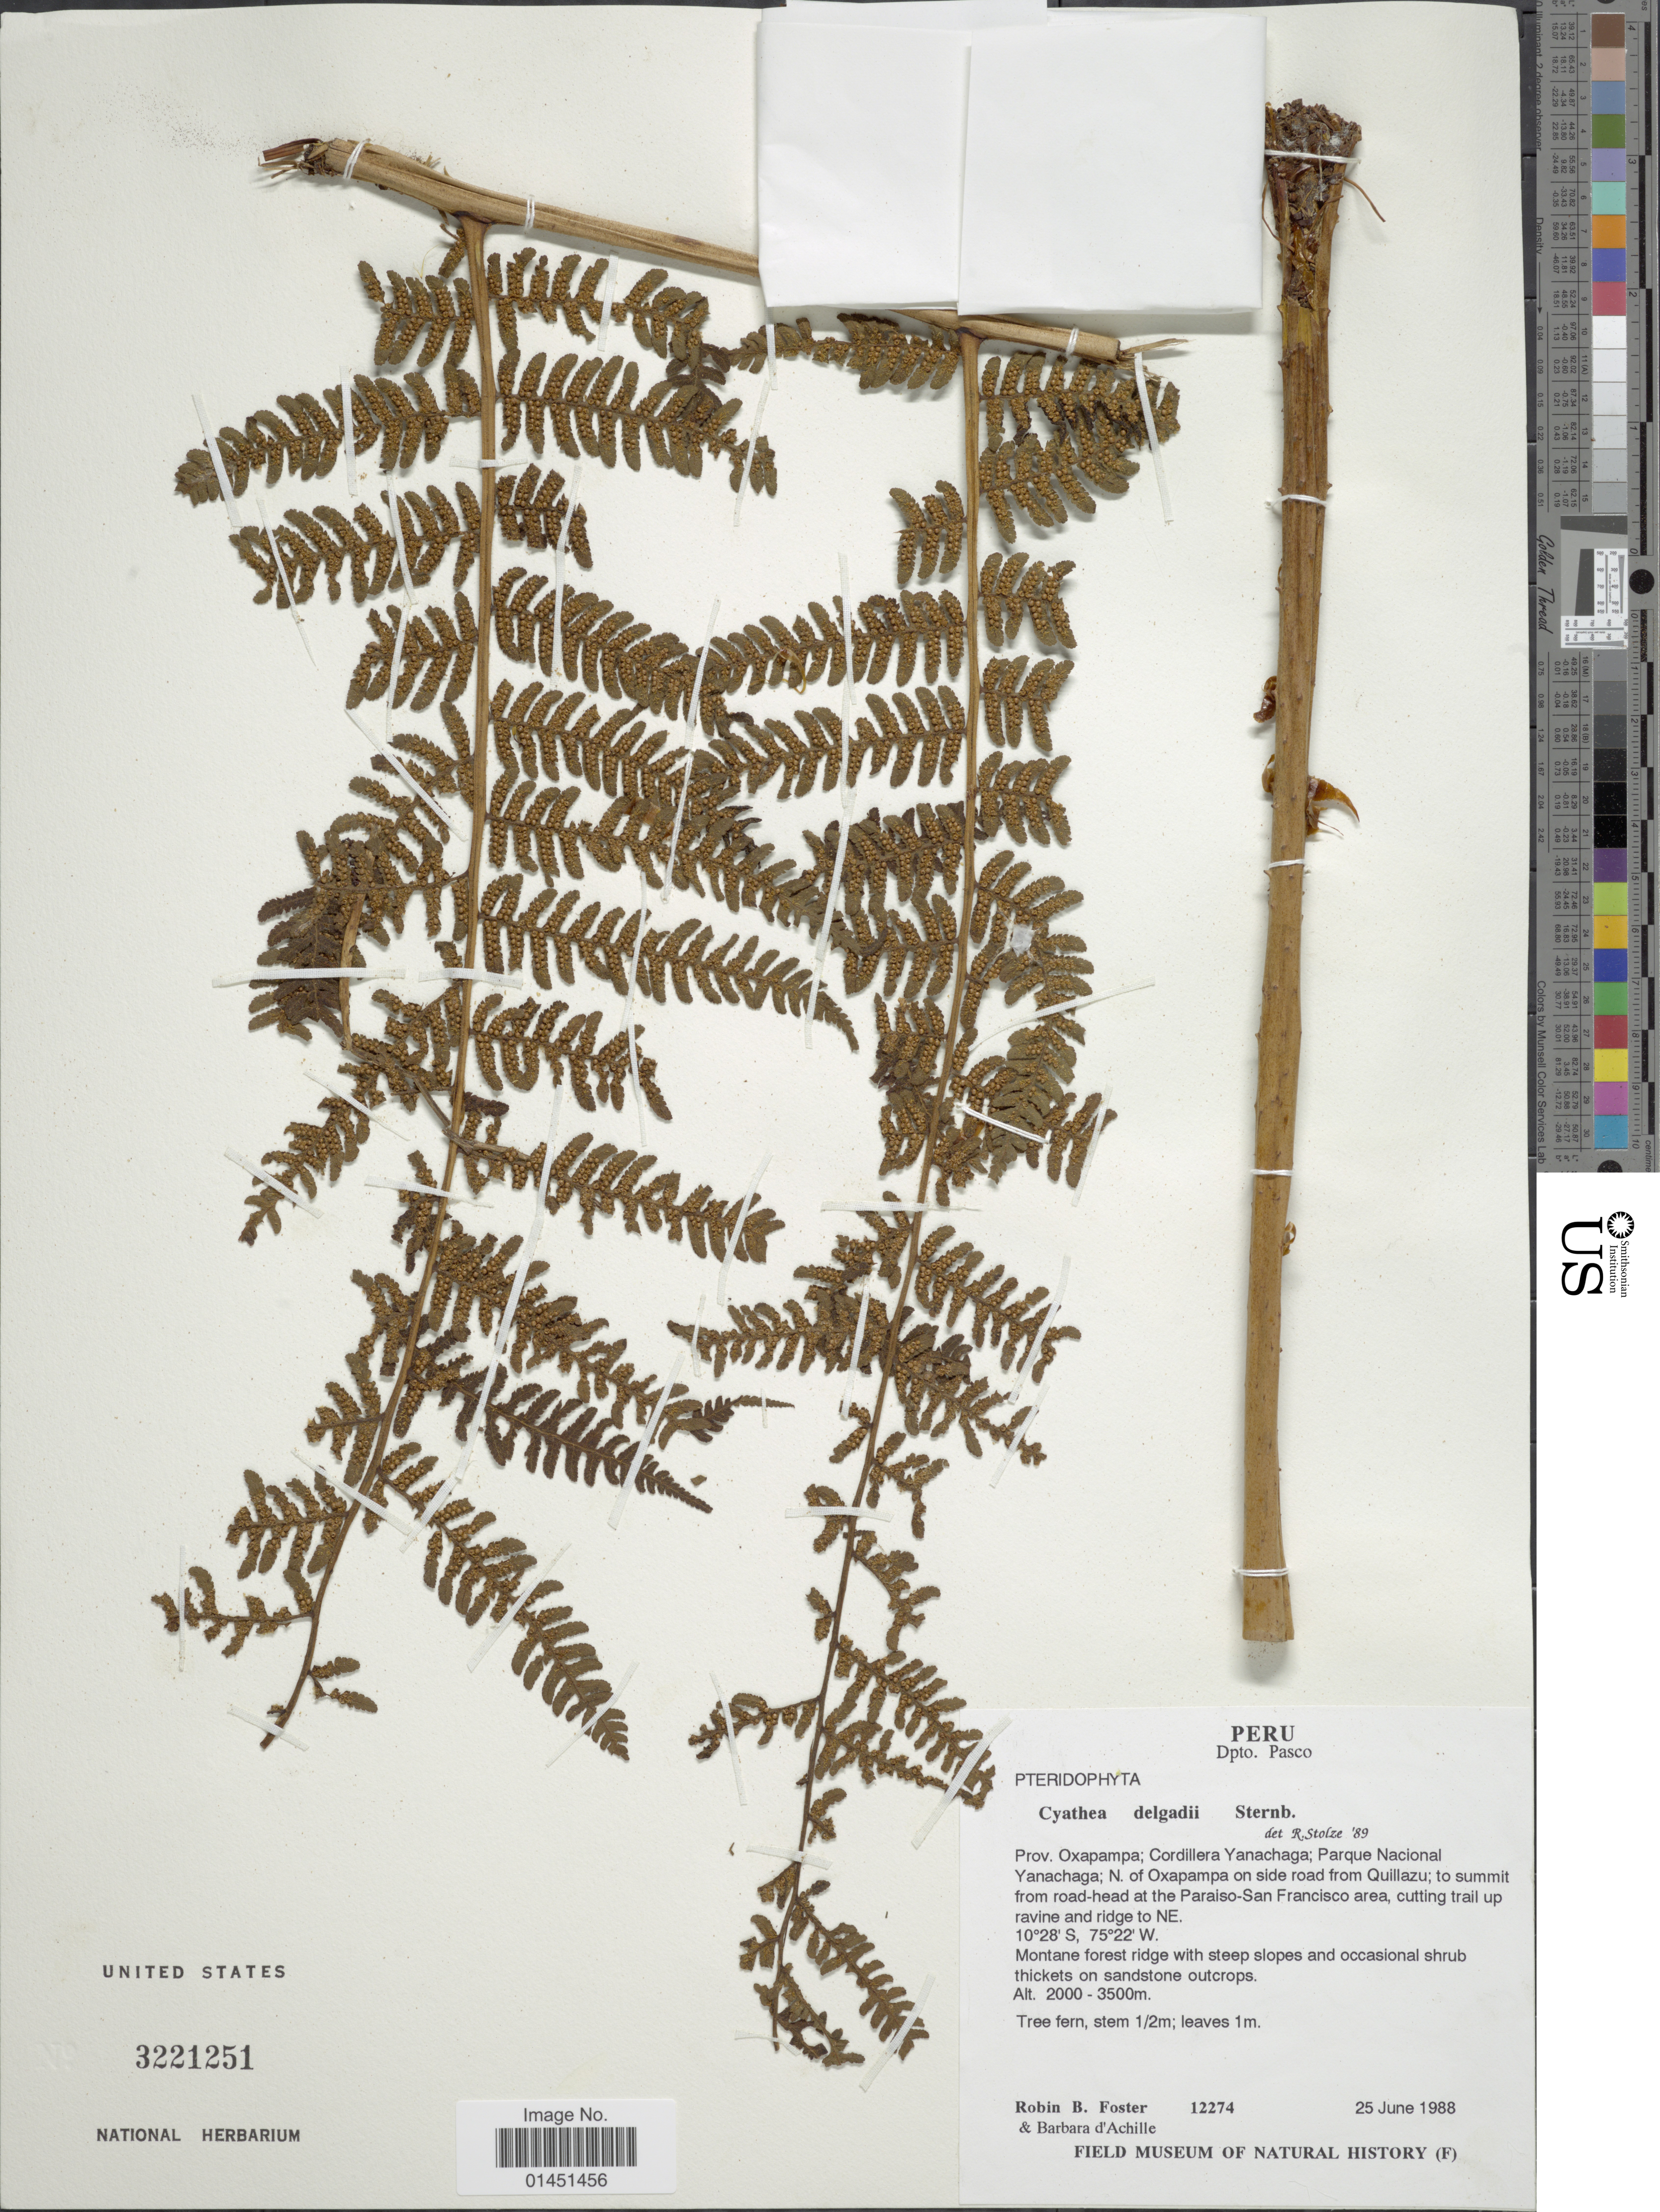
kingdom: Plantae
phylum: Tracheophyta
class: Polypodiopsida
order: Cyatheales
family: Cyatheaceae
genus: Cyathea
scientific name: Cyathea delgadii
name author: Pohl ex Sternb.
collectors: R. B. Foster & B. d'Achille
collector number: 12274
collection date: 1988-06-25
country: Peru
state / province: Pasco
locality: Prov. Oxapampa; Cordillera Yanachaga; Parque Nacional Yanachaga; N of Oxapampa on side from Quillazu; to summit from road-head at the Paraiso-San Francisco area, cutting trail up ravine and ridge to NE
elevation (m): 2000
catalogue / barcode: US 3221251